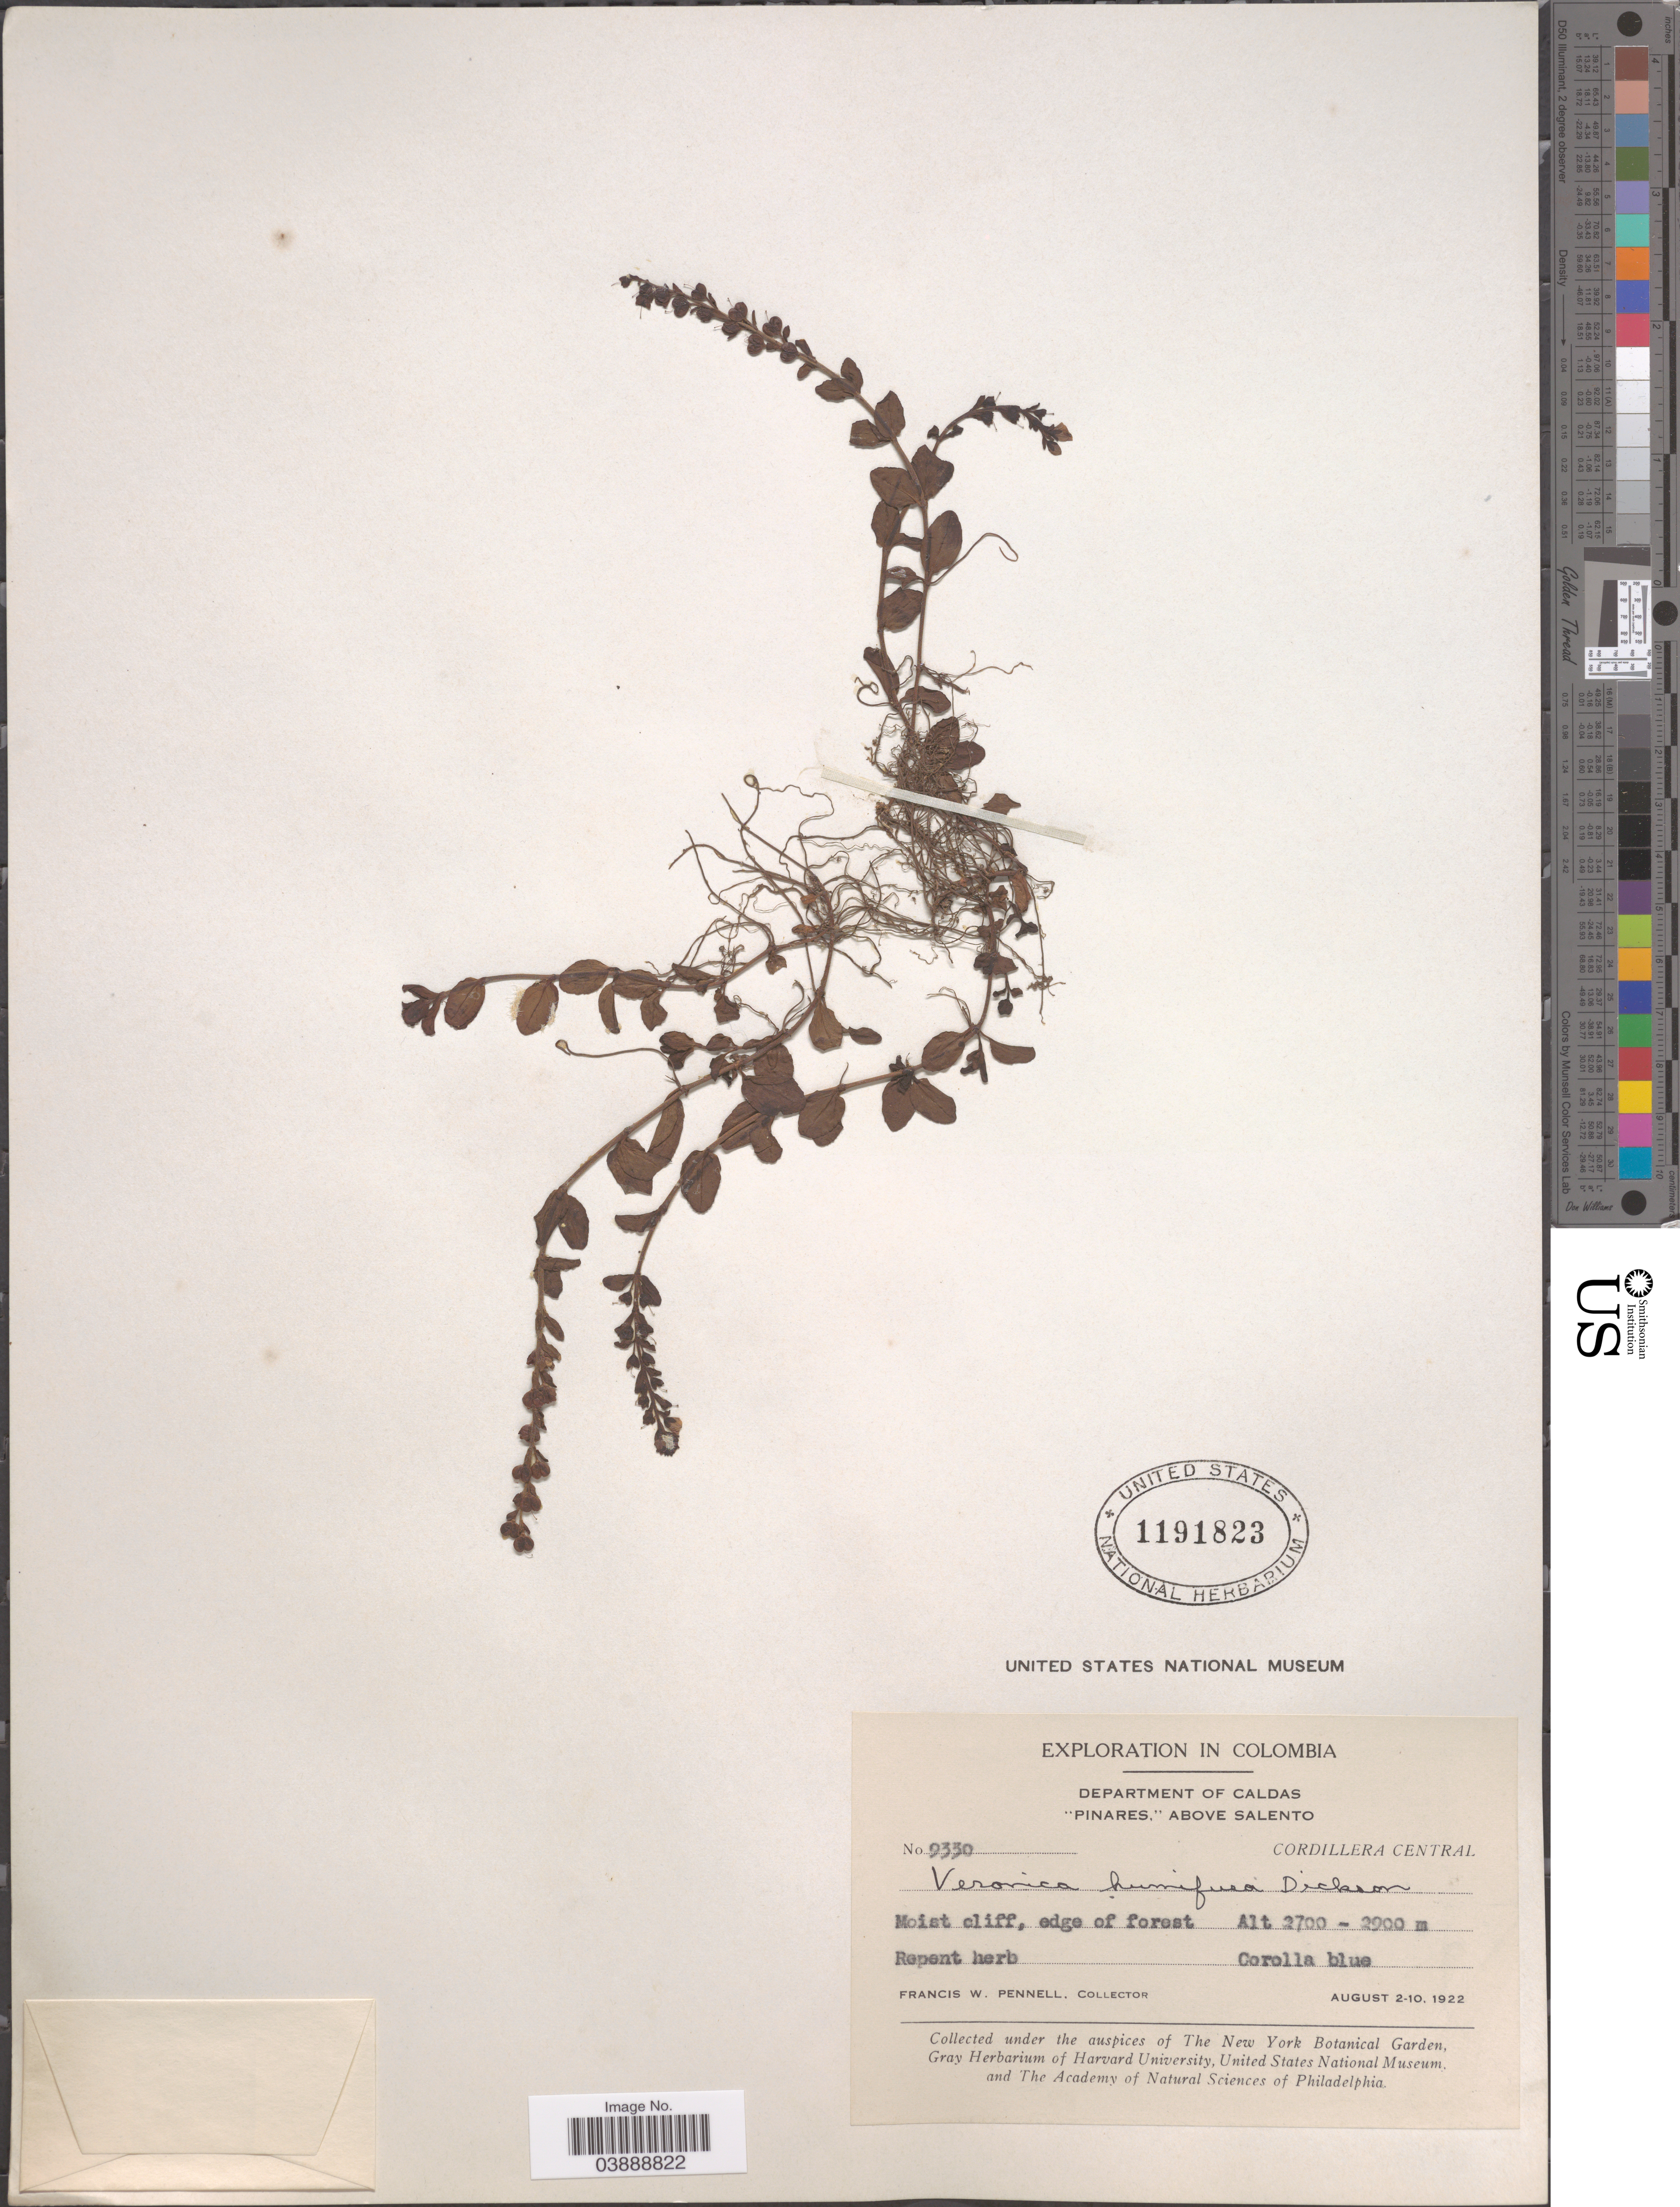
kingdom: Plantae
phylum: Tracheophyta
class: Magnoliopsida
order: Lamiales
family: Plantaginaceae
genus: Veronica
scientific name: Veronica serpyllifolia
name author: L.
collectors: F. W. Pennell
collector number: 9330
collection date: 1922-08-02/1922-08-10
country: Colombia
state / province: Caldas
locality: Department of Caldas. "Pinares," above Salento. Cordillera Central.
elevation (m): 2700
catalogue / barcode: US 1191823